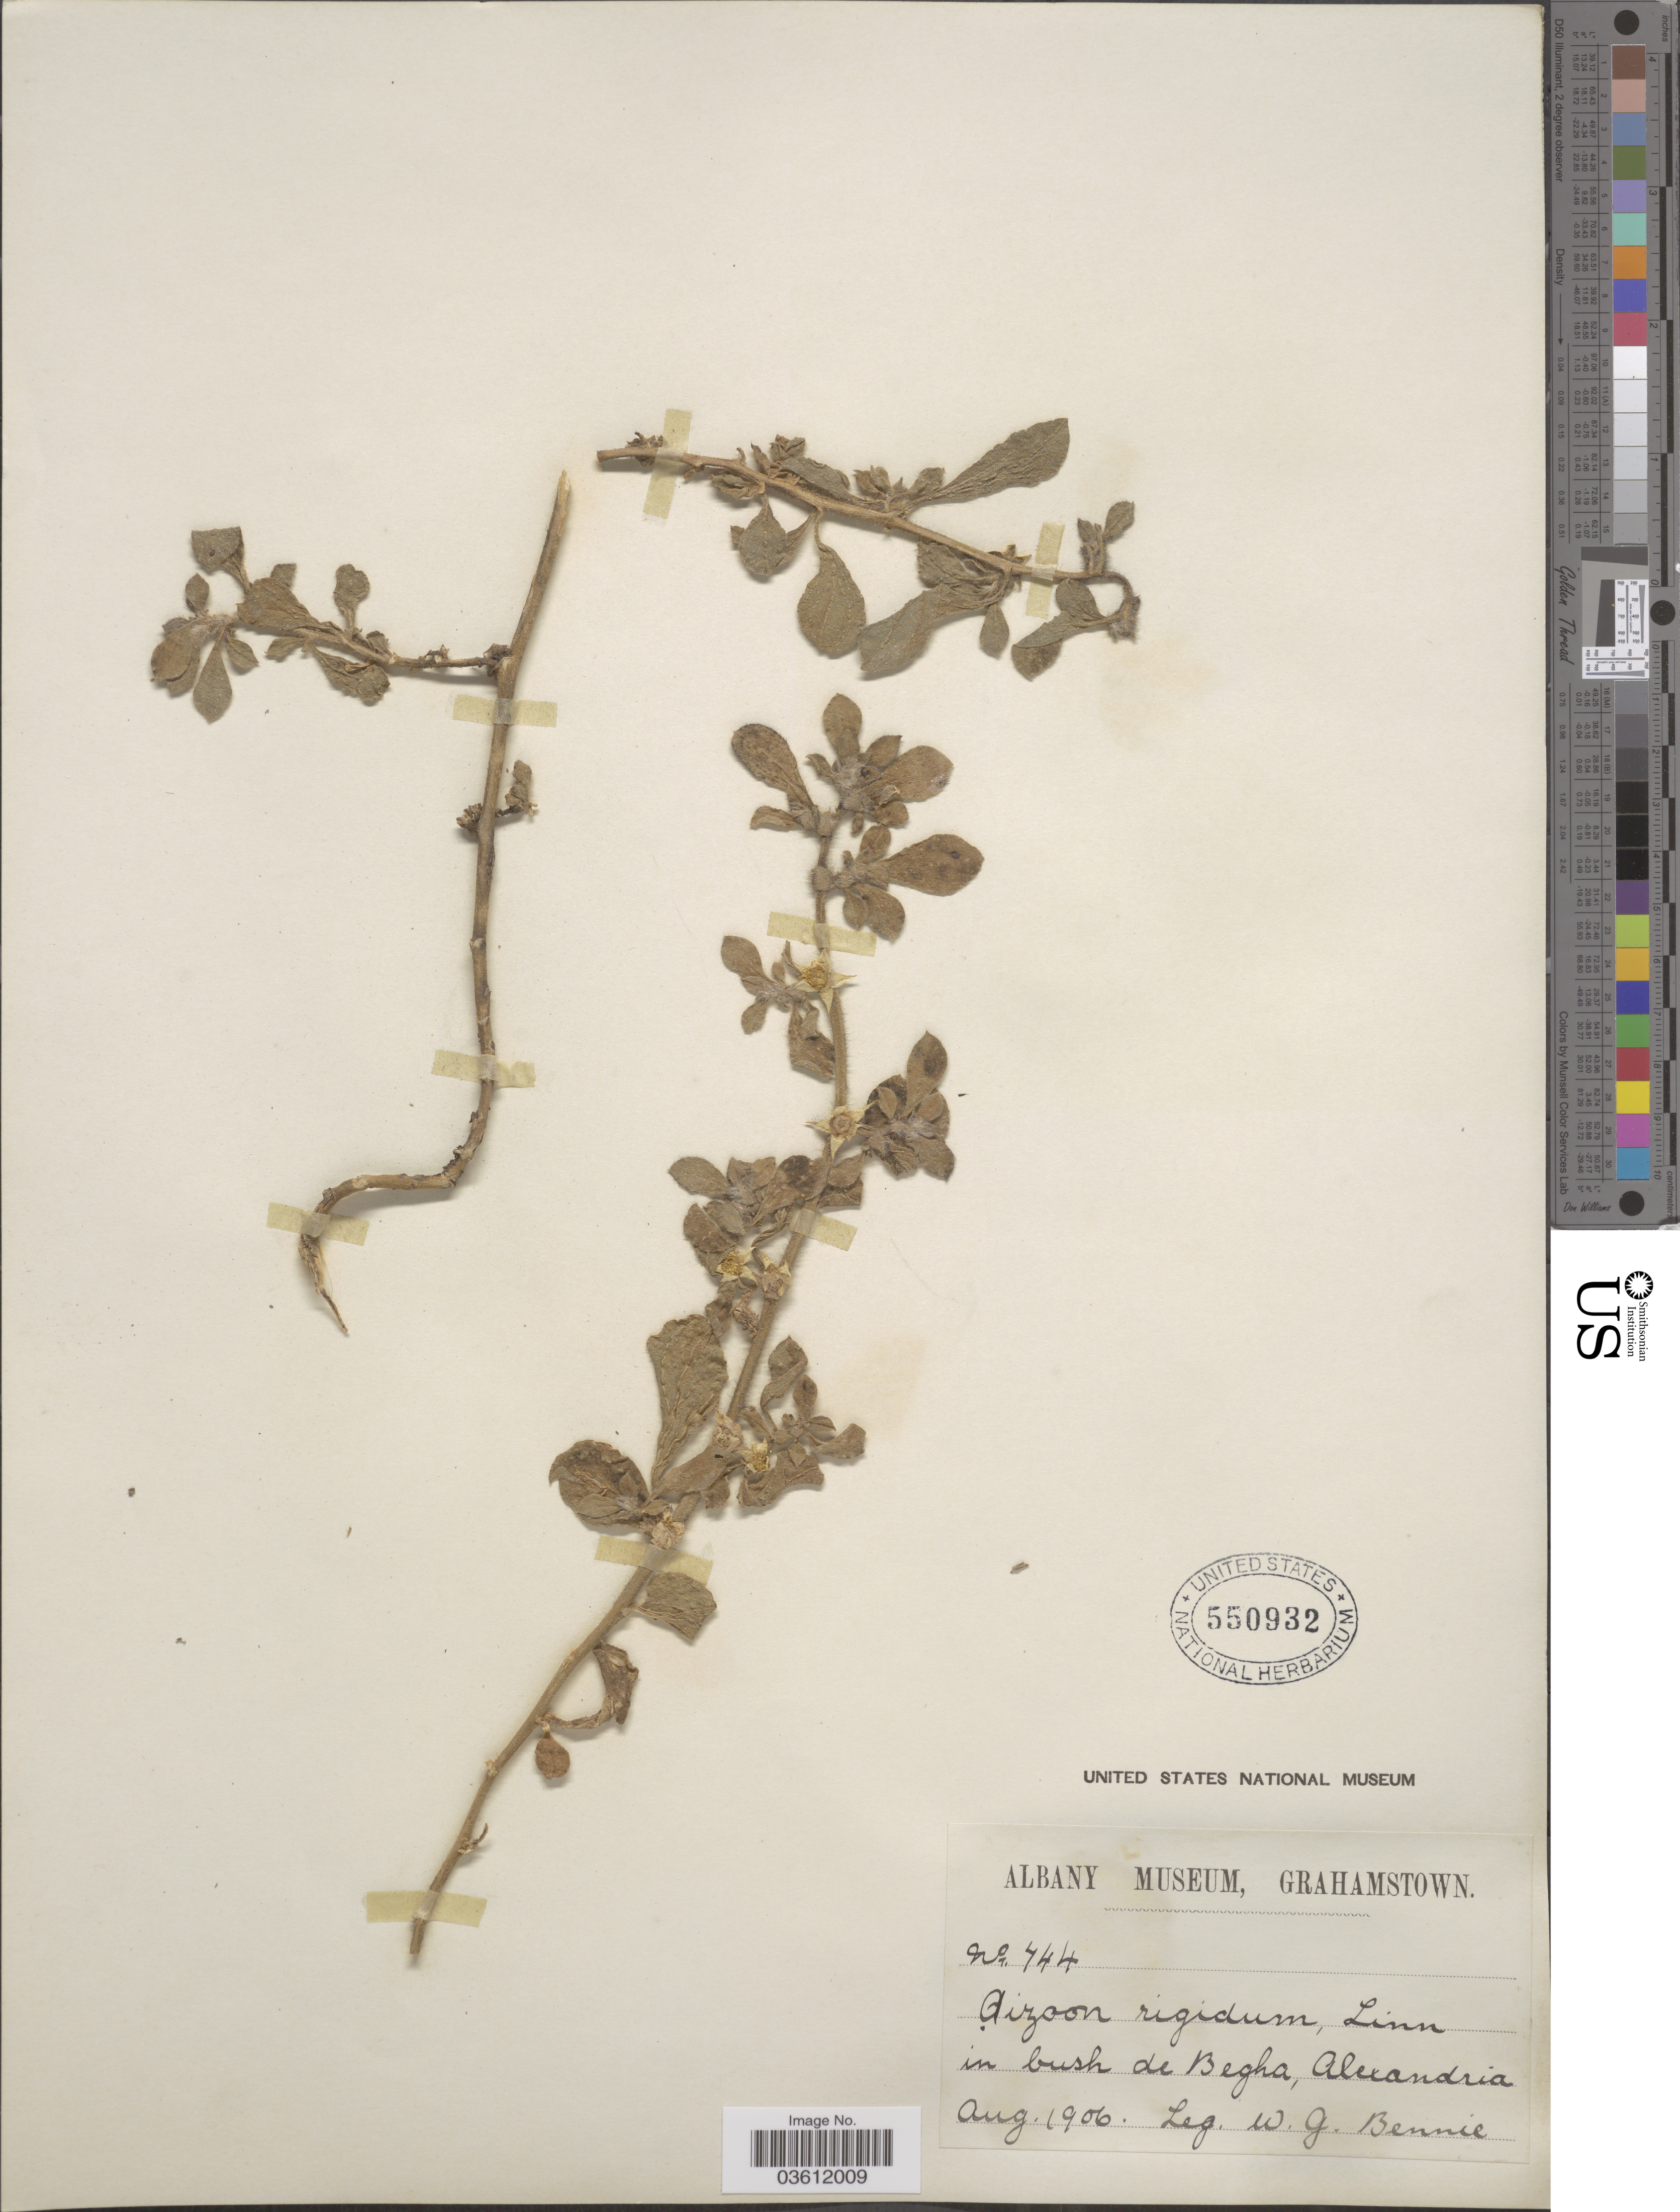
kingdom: Plantae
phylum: Tracheophyta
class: Magnoliopsida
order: Caryophyllales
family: Aizoaceae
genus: Aizoon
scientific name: Aizoon rigidum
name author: L.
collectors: W. Bennie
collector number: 744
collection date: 1906-08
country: South Africa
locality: In bush de Begha, Alexandria.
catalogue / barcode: US 550932